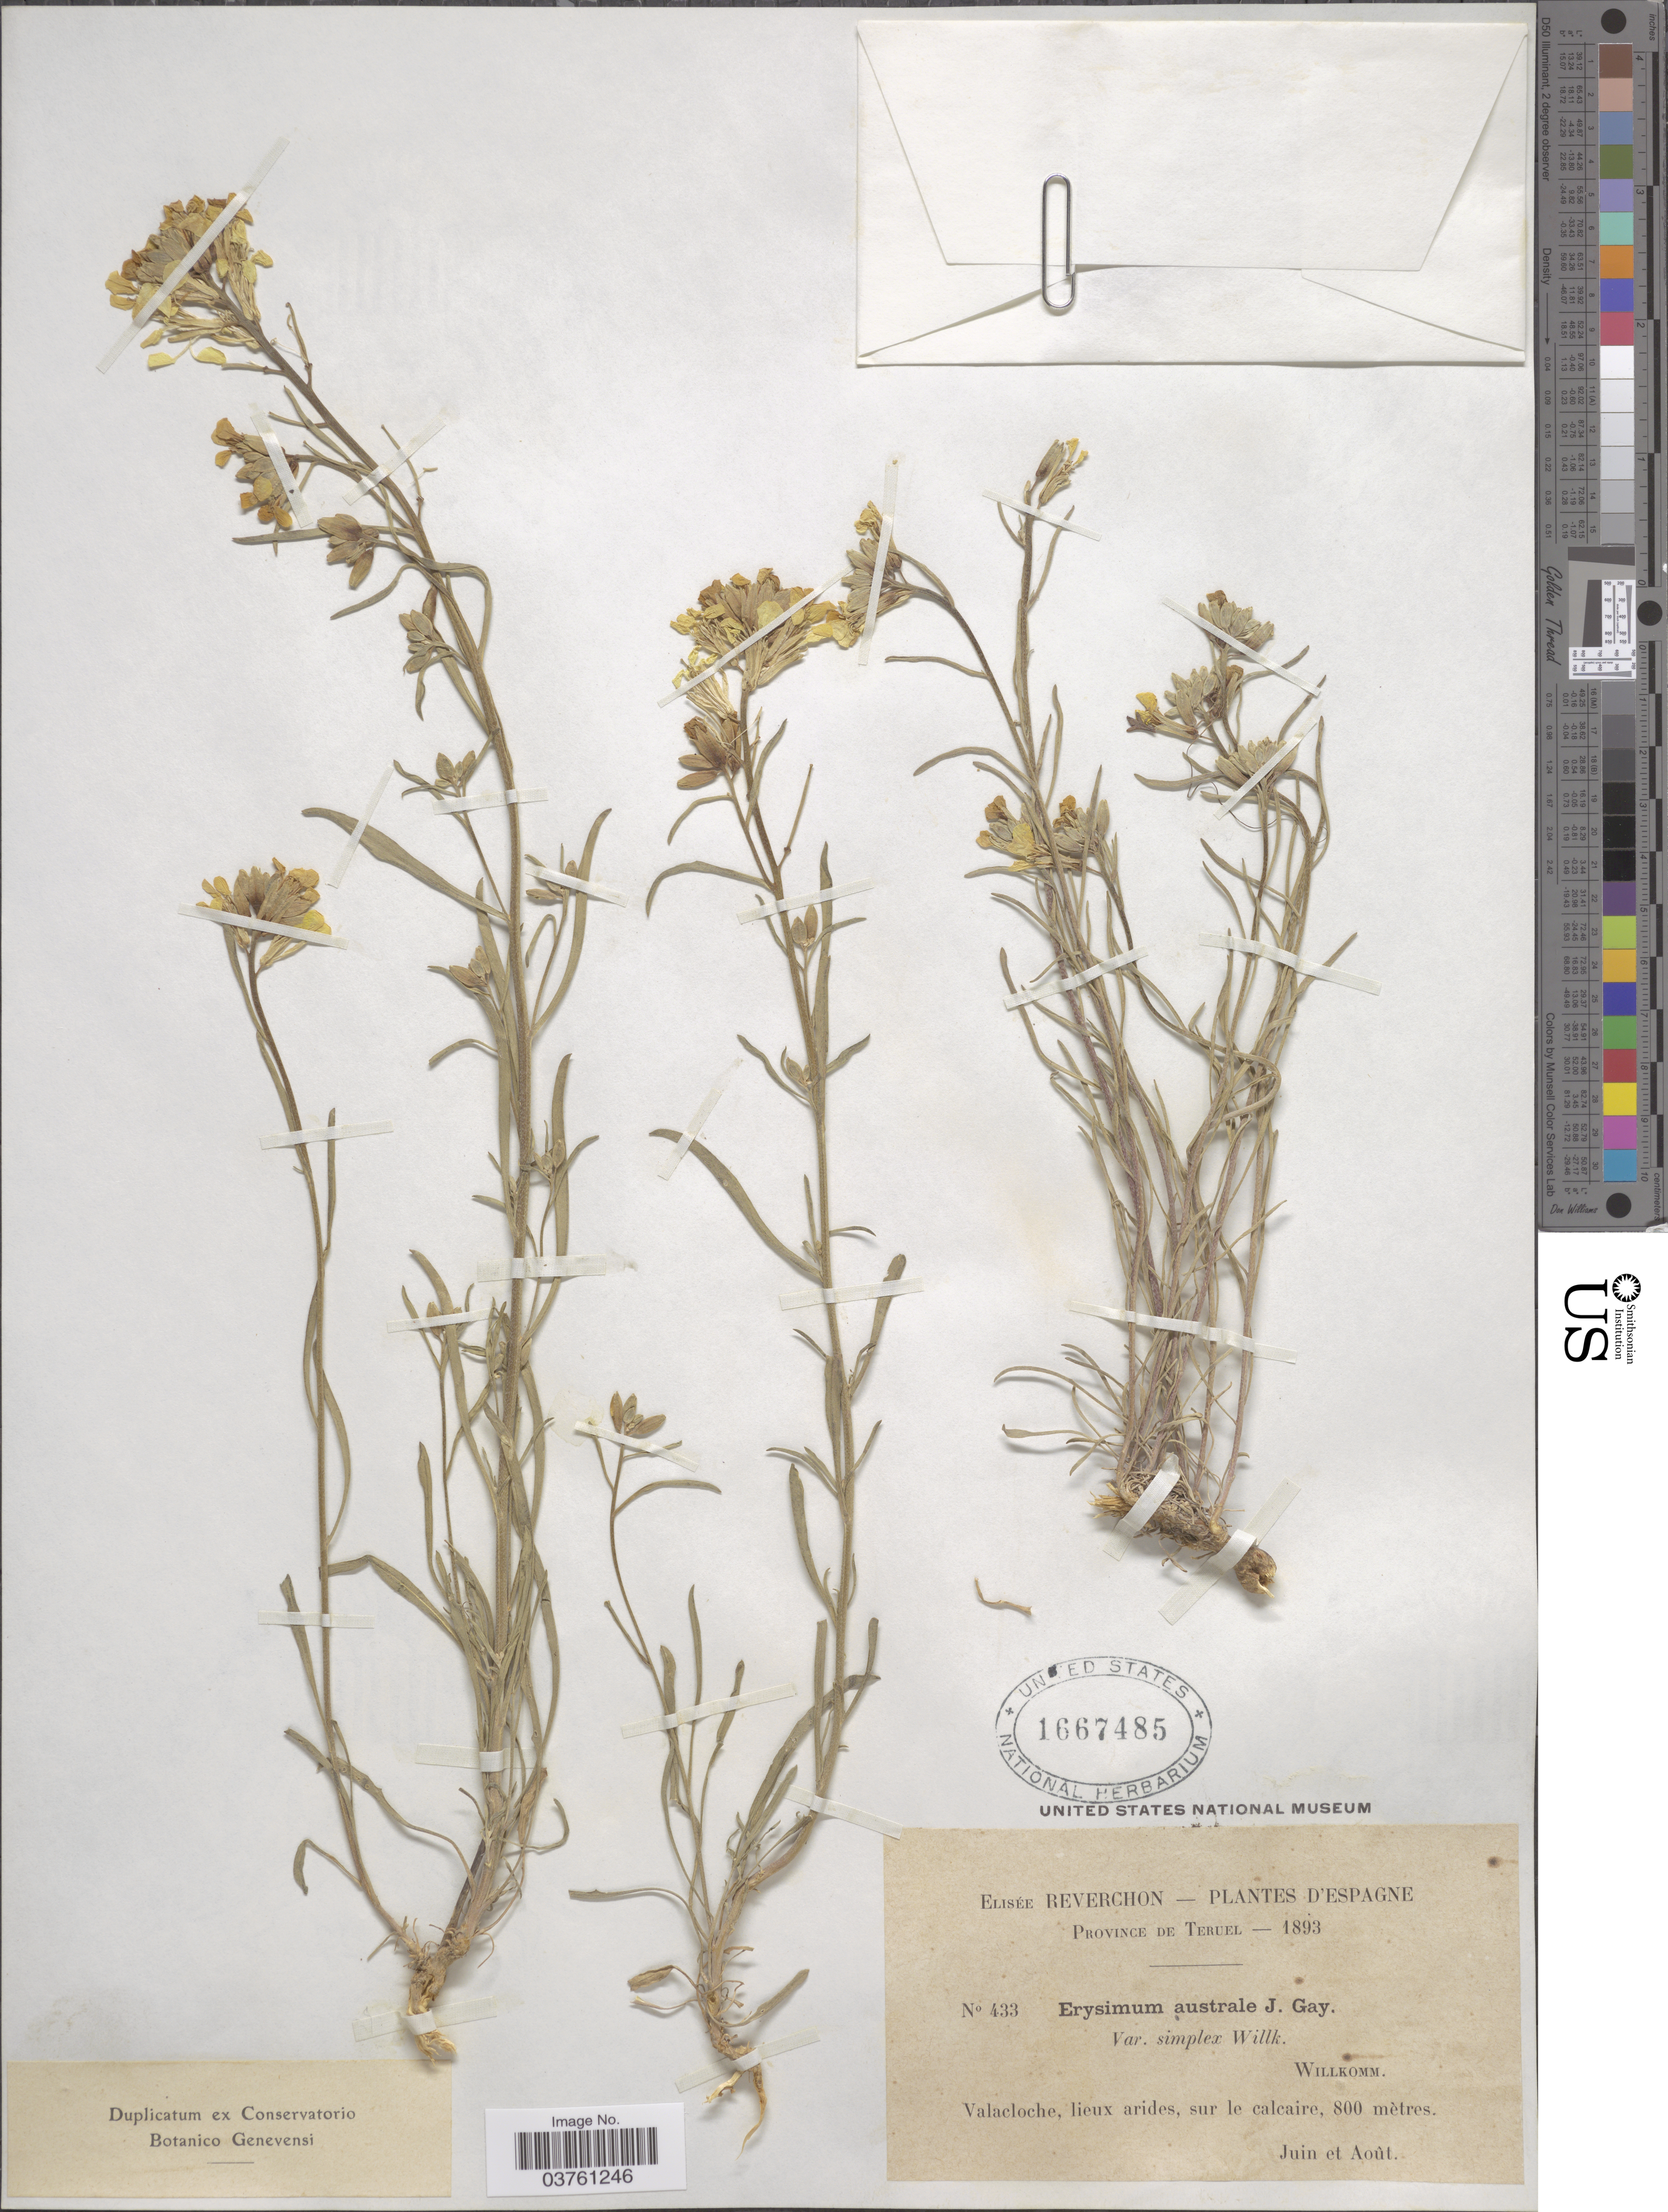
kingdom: Plantae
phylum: Tracheophyta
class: Magnoliopsida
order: Brassicales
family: Brassicaceae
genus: Erysimum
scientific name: Erysimum australe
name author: Heldr. ex Boiss.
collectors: E. Reverchon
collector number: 433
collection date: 1893-06/1893-08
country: Spain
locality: Espagne. Province de Teruel. Valacloche, lieux arides, sur le calcaire.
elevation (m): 800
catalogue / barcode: US 1667485